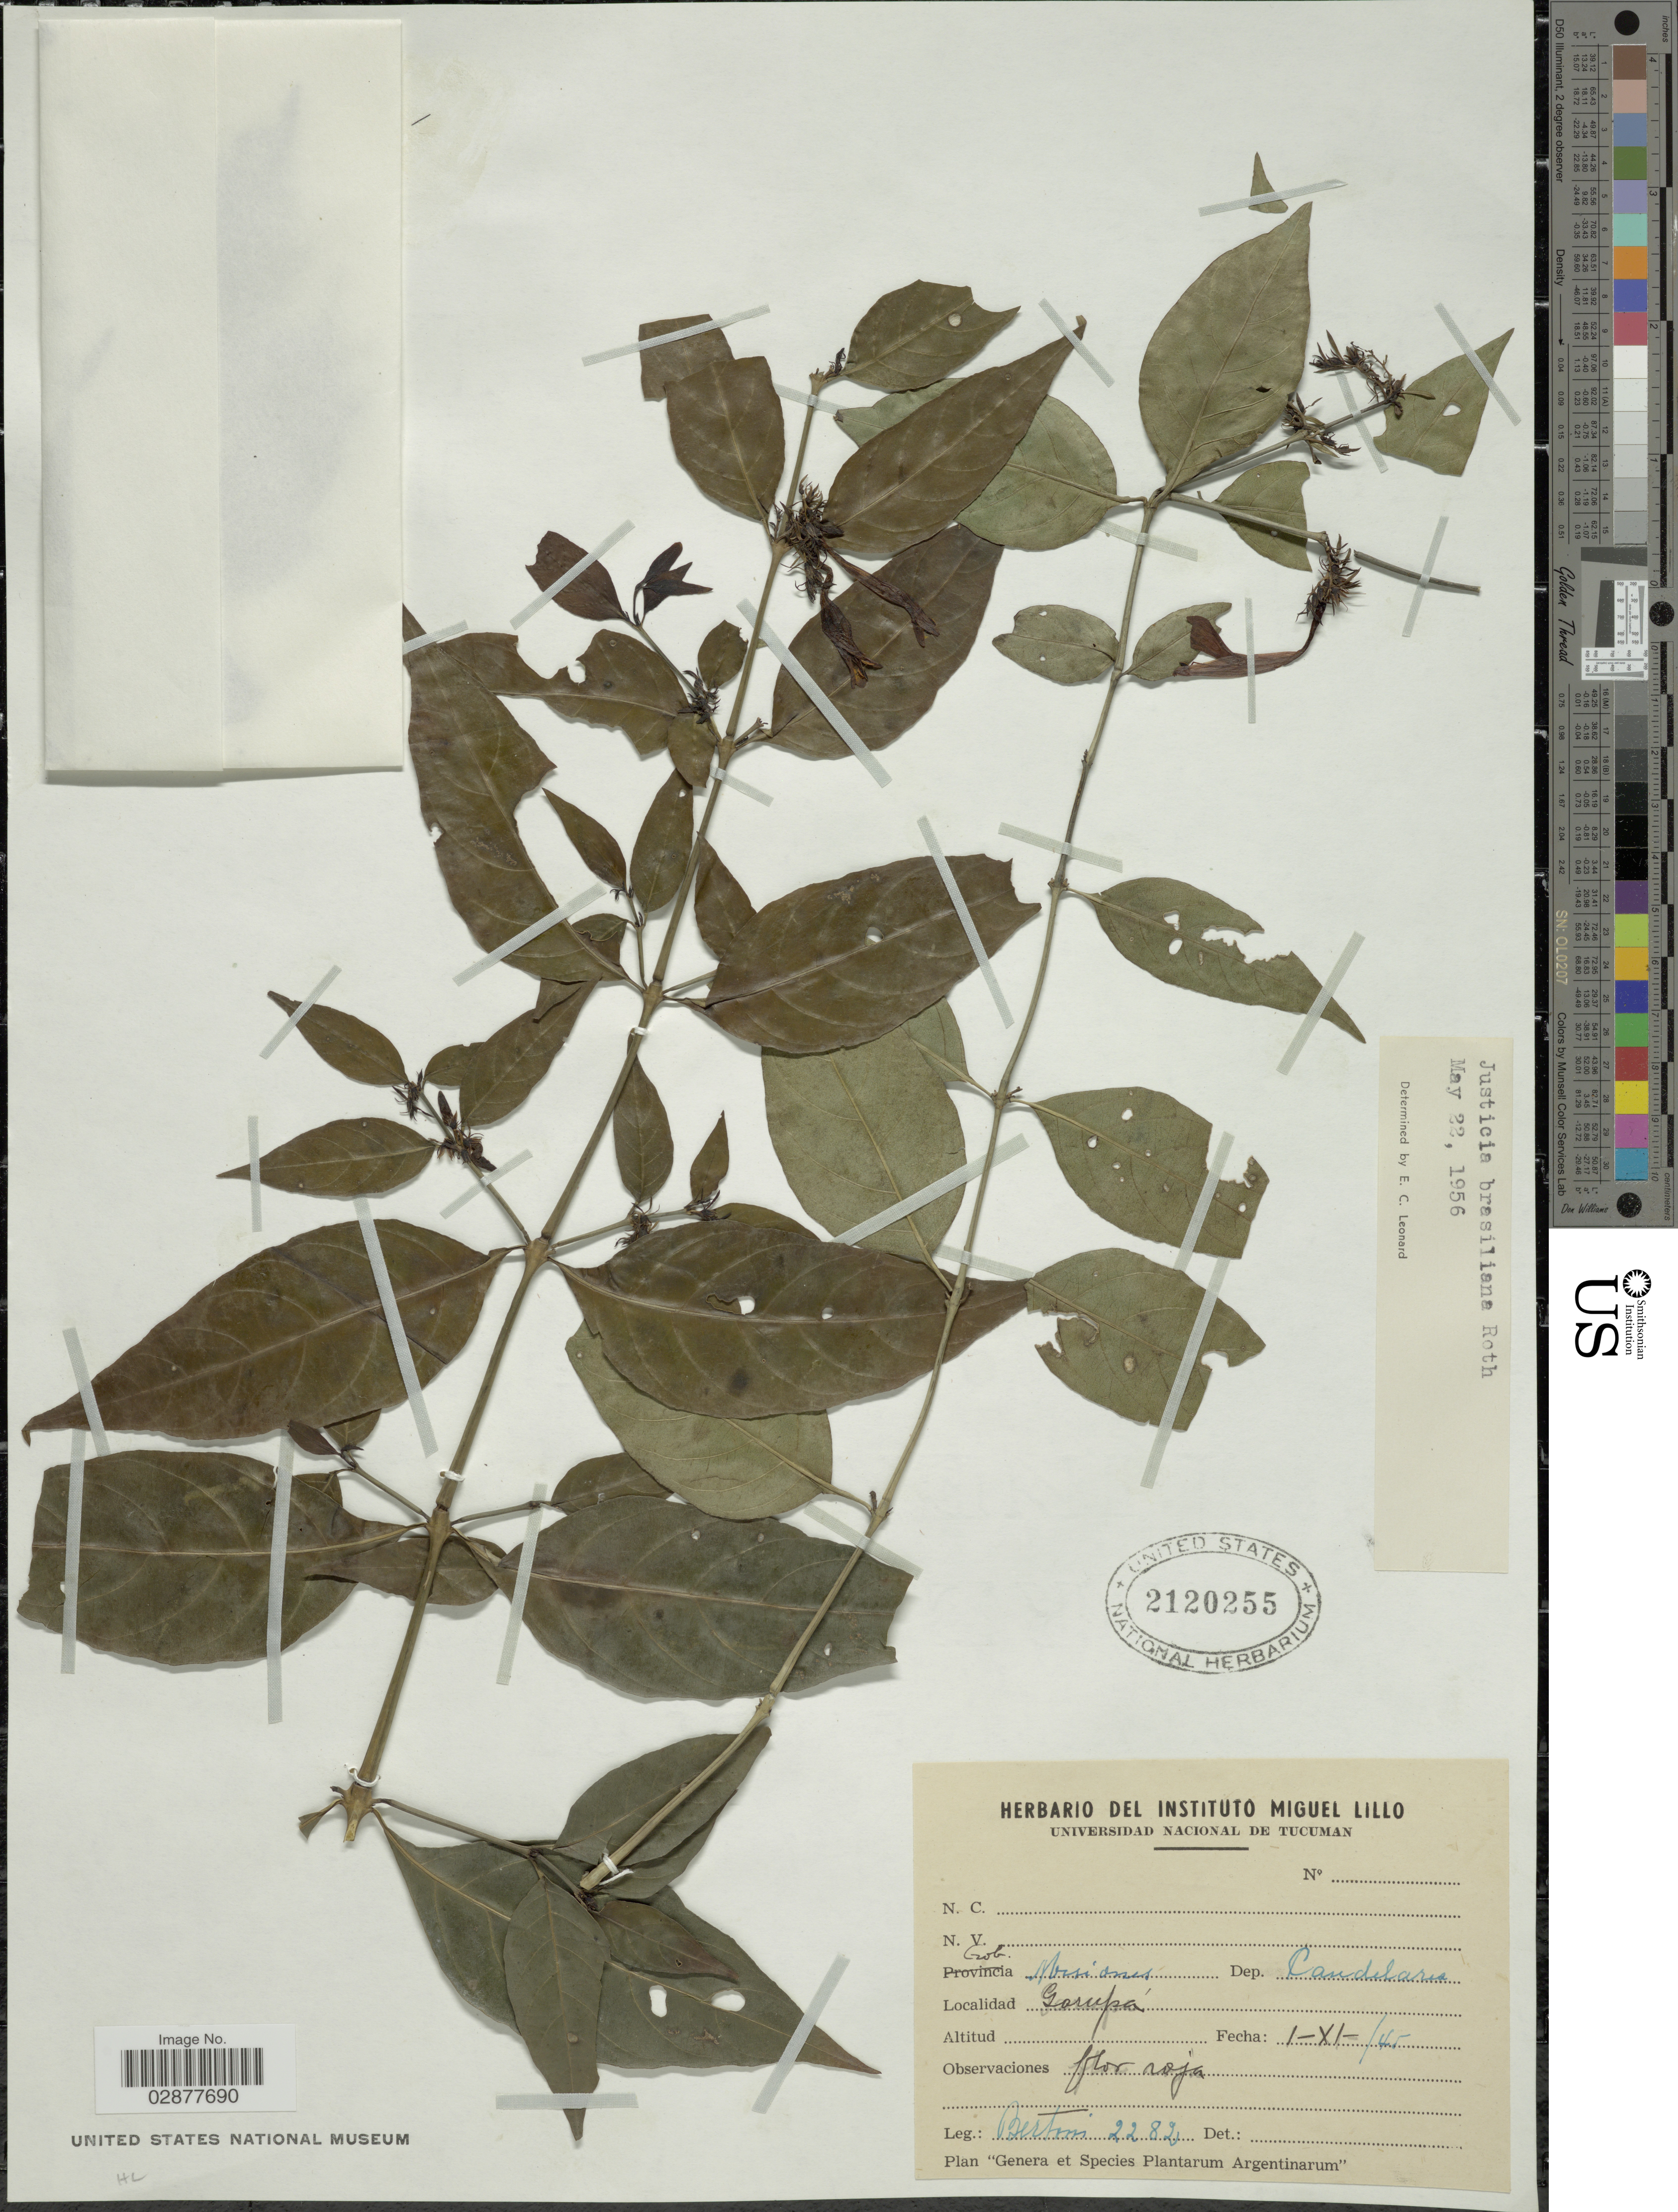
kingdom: Plantae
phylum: Tracheophyta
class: Magnoliopsida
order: Lamiales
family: Acanthaceae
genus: Justicia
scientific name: Justicia brasiliana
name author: Roth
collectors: -- Bertoni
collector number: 2282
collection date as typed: Transcribed d/m/y: 1/11/45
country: Argentina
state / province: Misiones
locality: Gob. Misiones, Dep. Candelaria, Gorupá.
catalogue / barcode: US 2120255